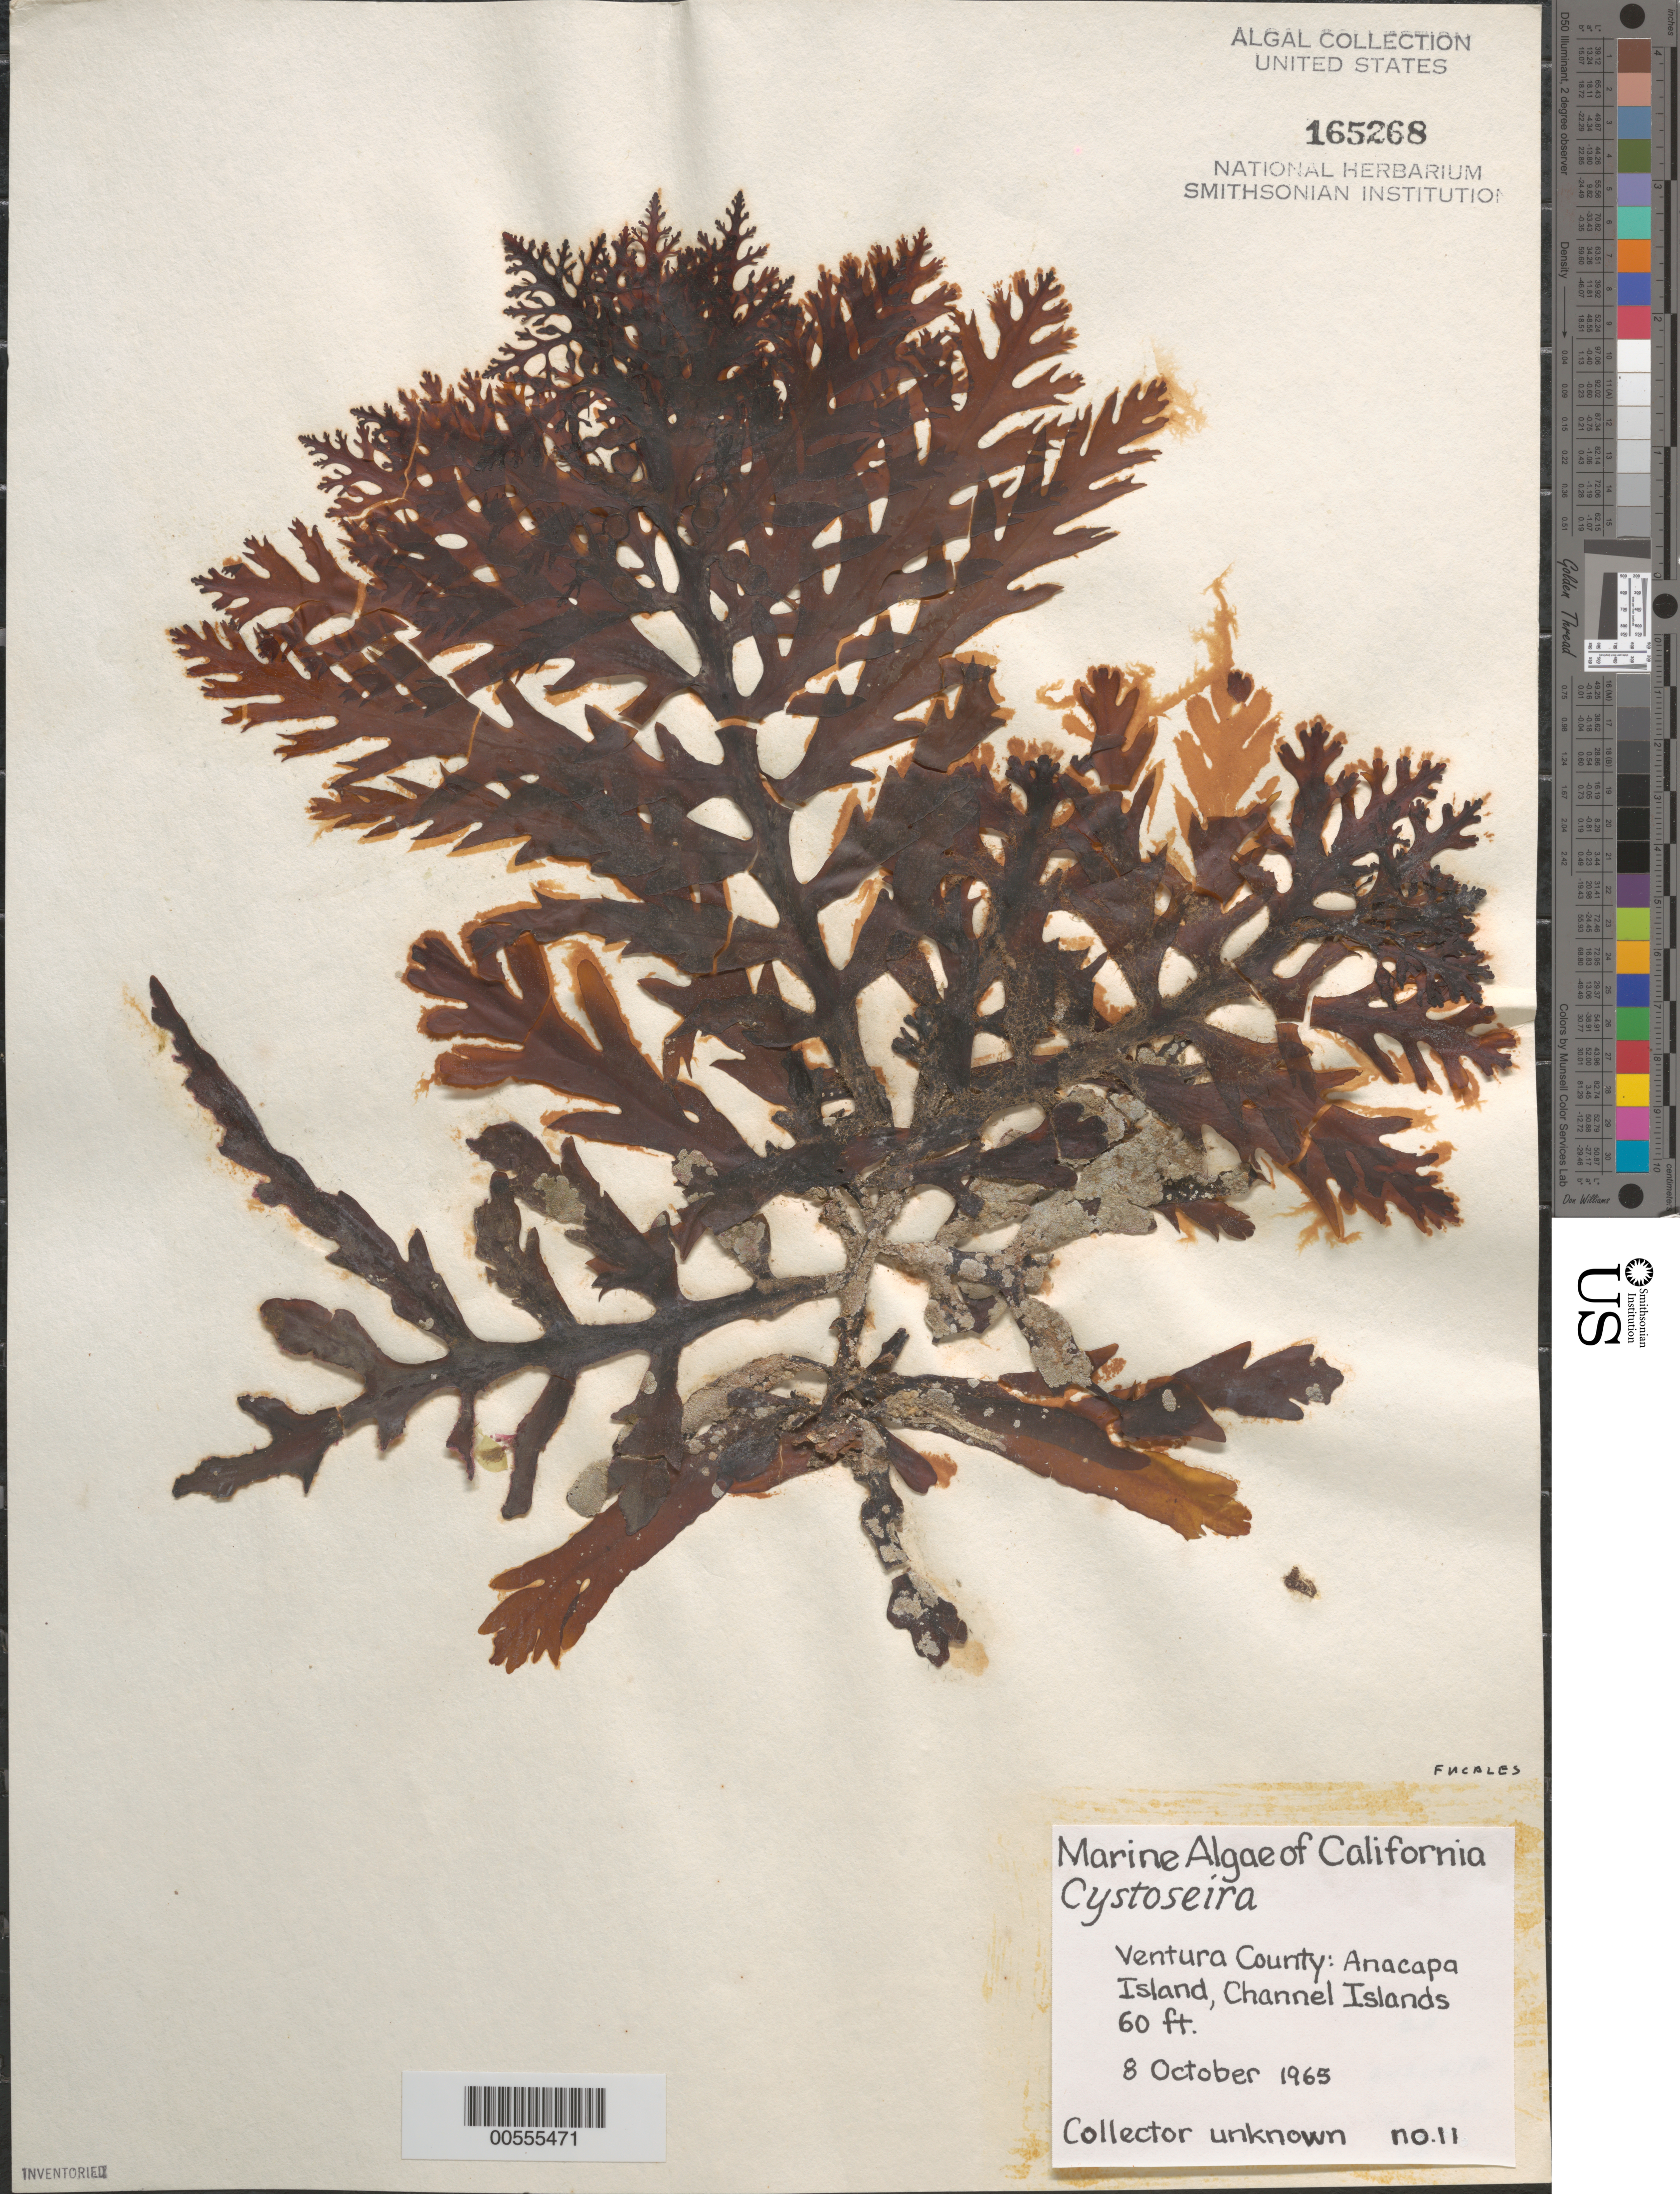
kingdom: Chromista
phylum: Ochrophyta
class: Phaeophyceae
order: Fucales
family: Sargassaceae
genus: Cystoseira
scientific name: Cystoseira sp.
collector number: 11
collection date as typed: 08 Oct 1965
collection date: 1965-10-08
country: United States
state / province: California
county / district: Ventura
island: Anacapa Island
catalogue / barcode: US 165268